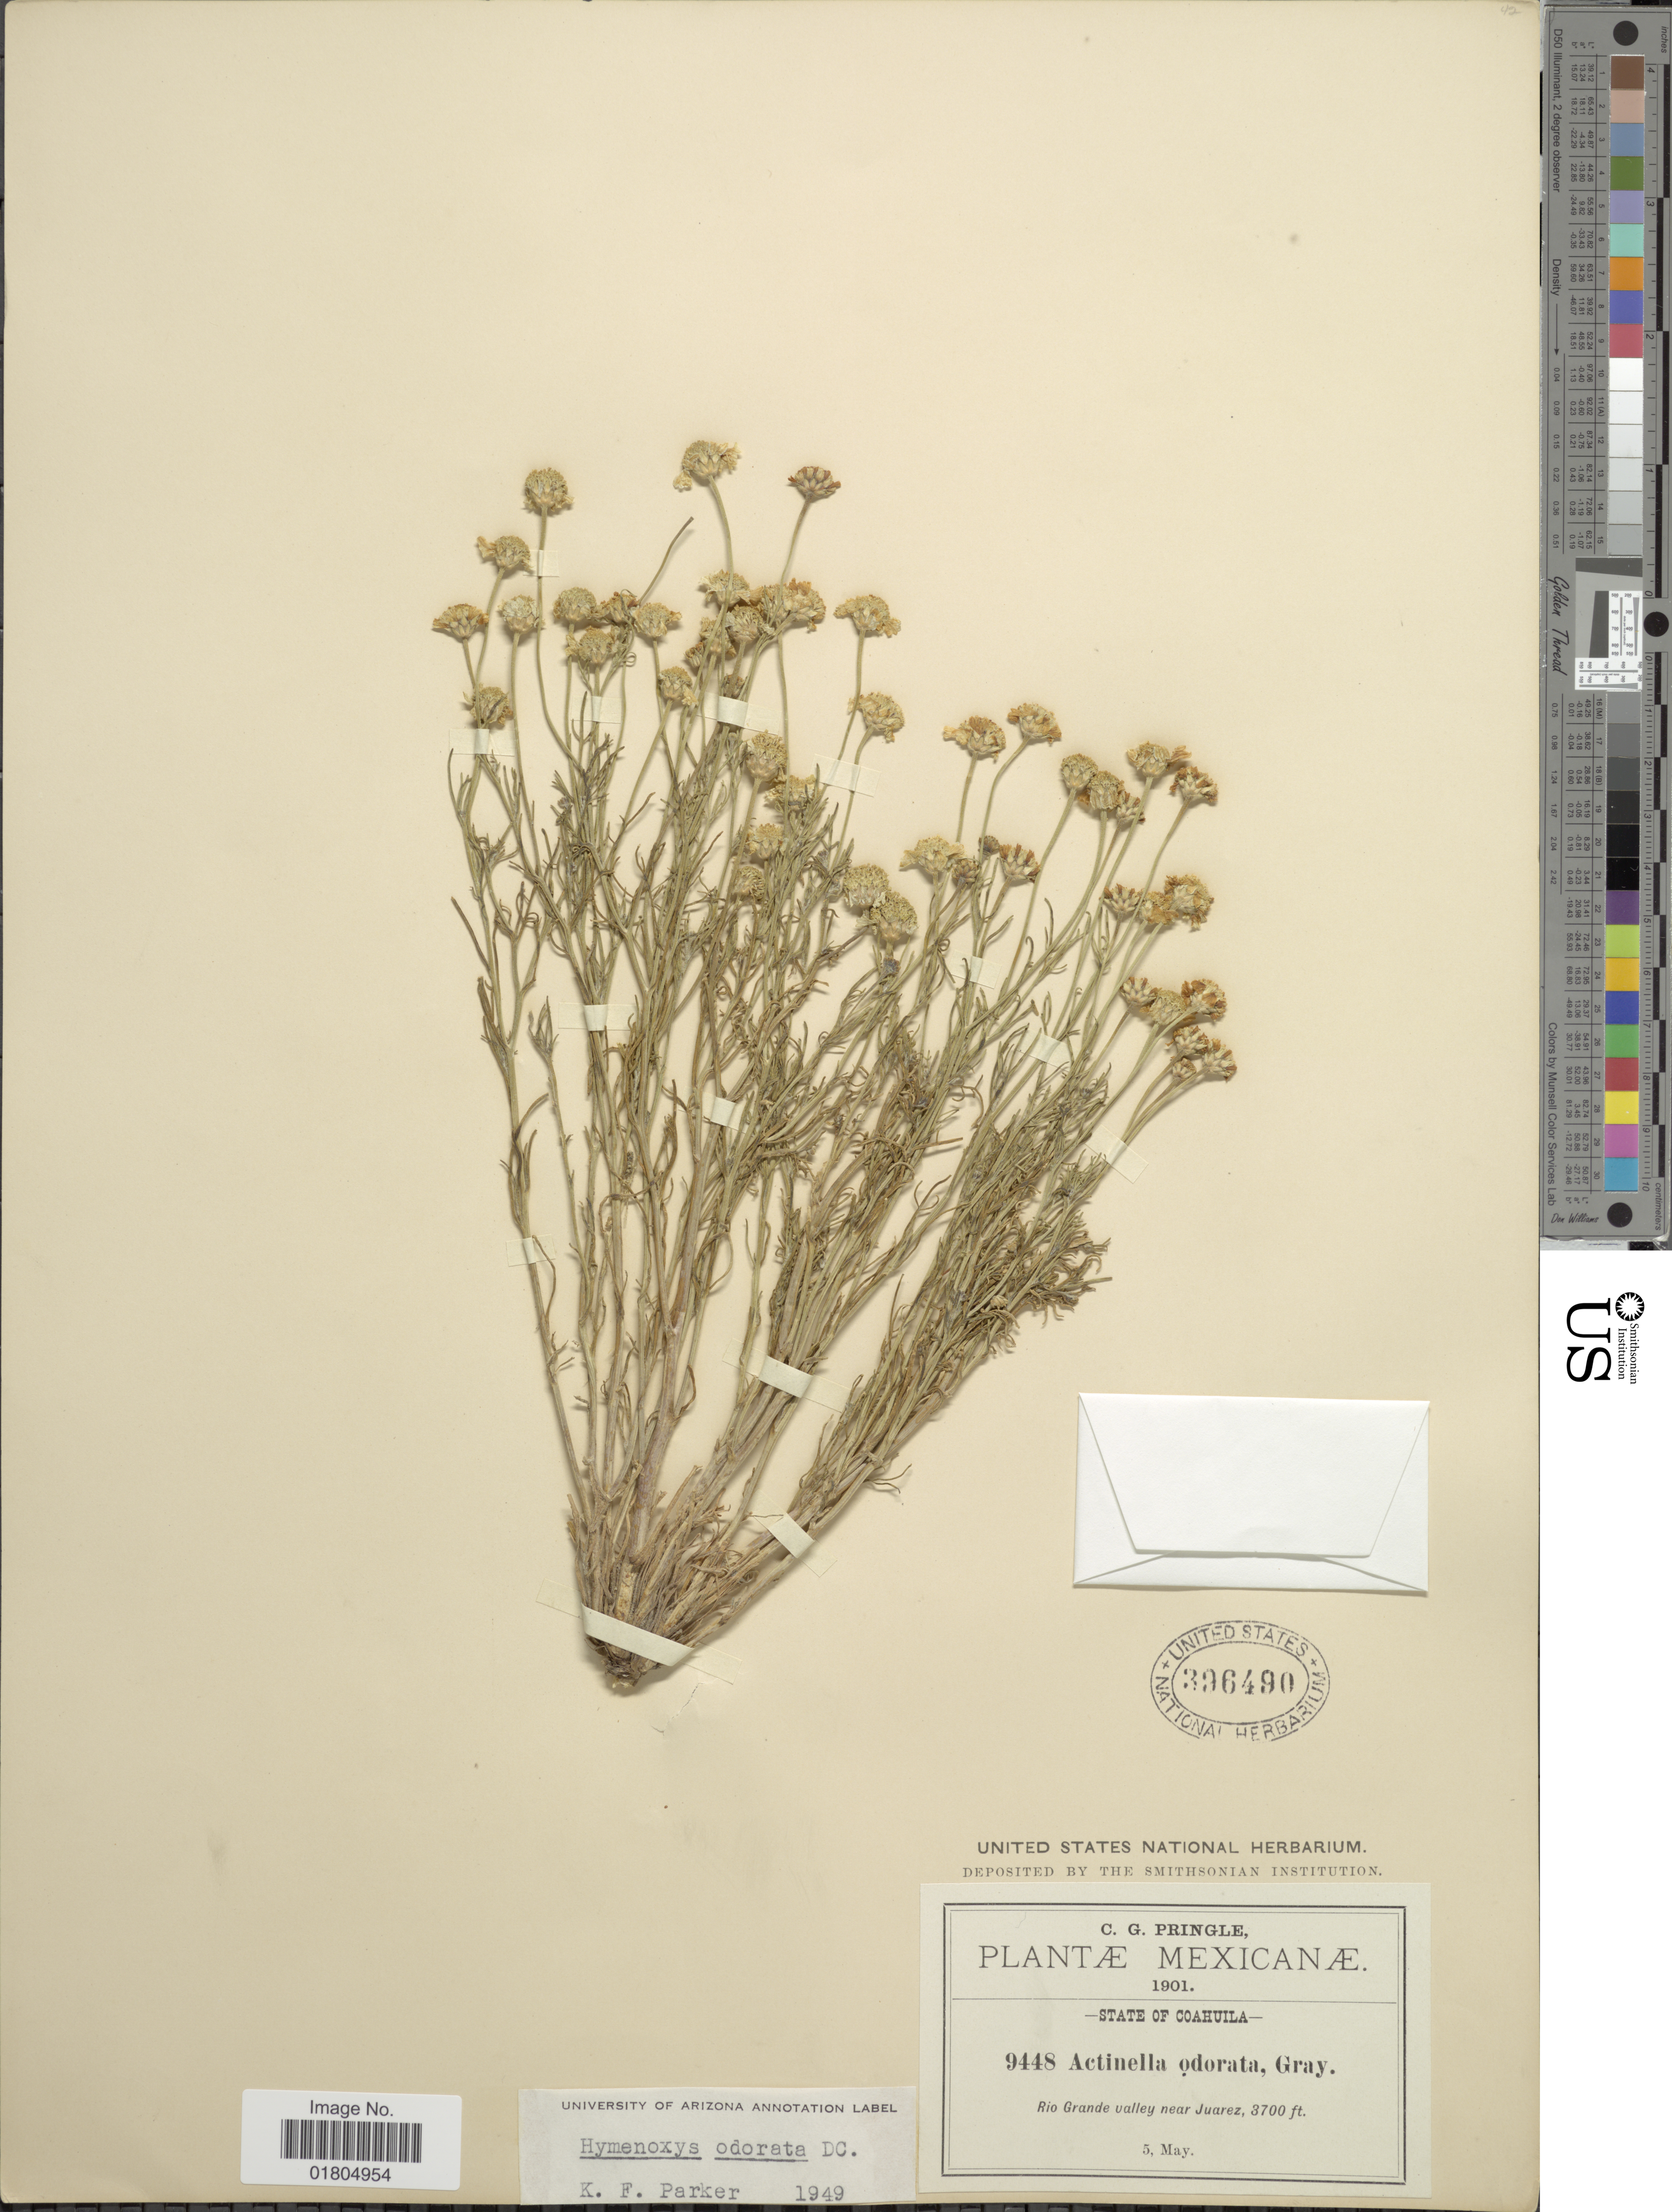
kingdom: Plantae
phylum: Tracheophyta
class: Magnoliopsida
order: Asterales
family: Asteraceae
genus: Hymenoxys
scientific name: Hymenoxys odorata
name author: DC.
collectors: C. G. Pringle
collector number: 9448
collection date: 1901-05-05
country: Mexico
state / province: Coahuila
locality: Rio Grande valley near Juarez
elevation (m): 1128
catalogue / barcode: US 396490